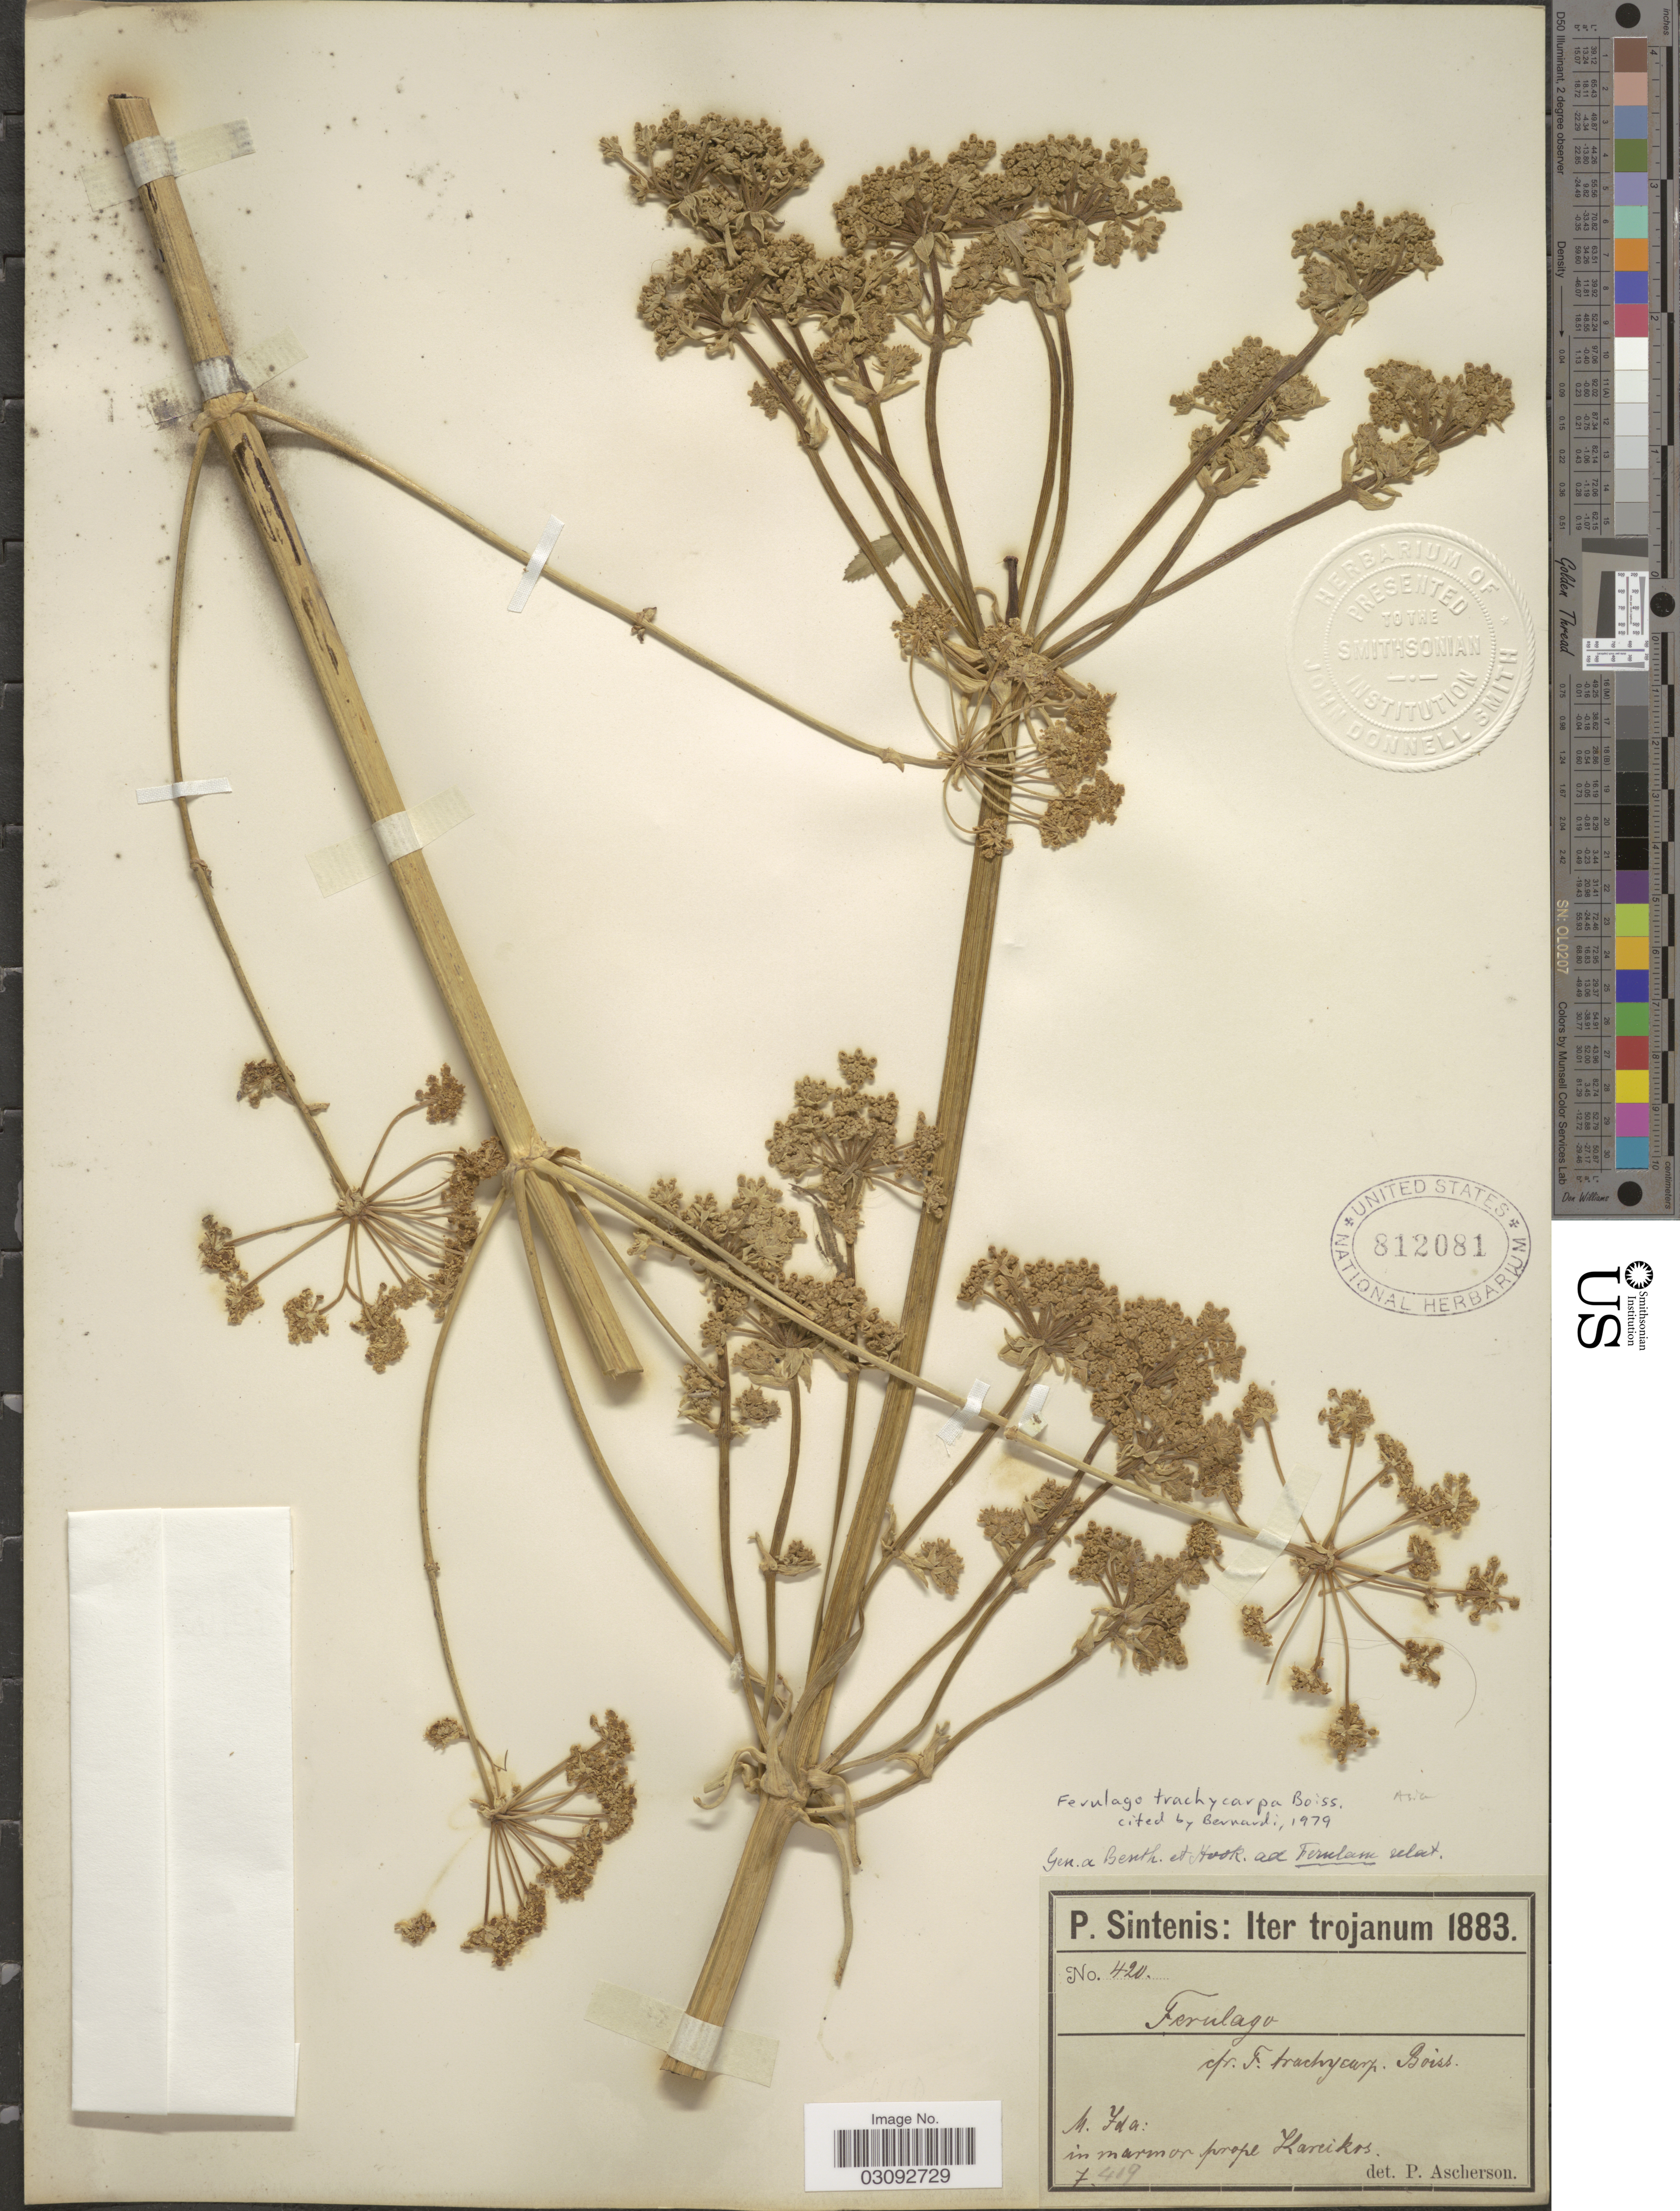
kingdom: Plantae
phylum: Tracheophyta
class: Magnoliopsida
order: Apiales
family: Apiaceae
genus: Ferulago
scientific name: Ferulago trachycarpa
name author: Boiss.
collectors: P. Sintenis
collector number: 420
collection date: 1883-07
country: Turkey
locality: Iter trojanum, M. Fda. in marmor prope Kareikos.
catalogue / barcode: US 812081